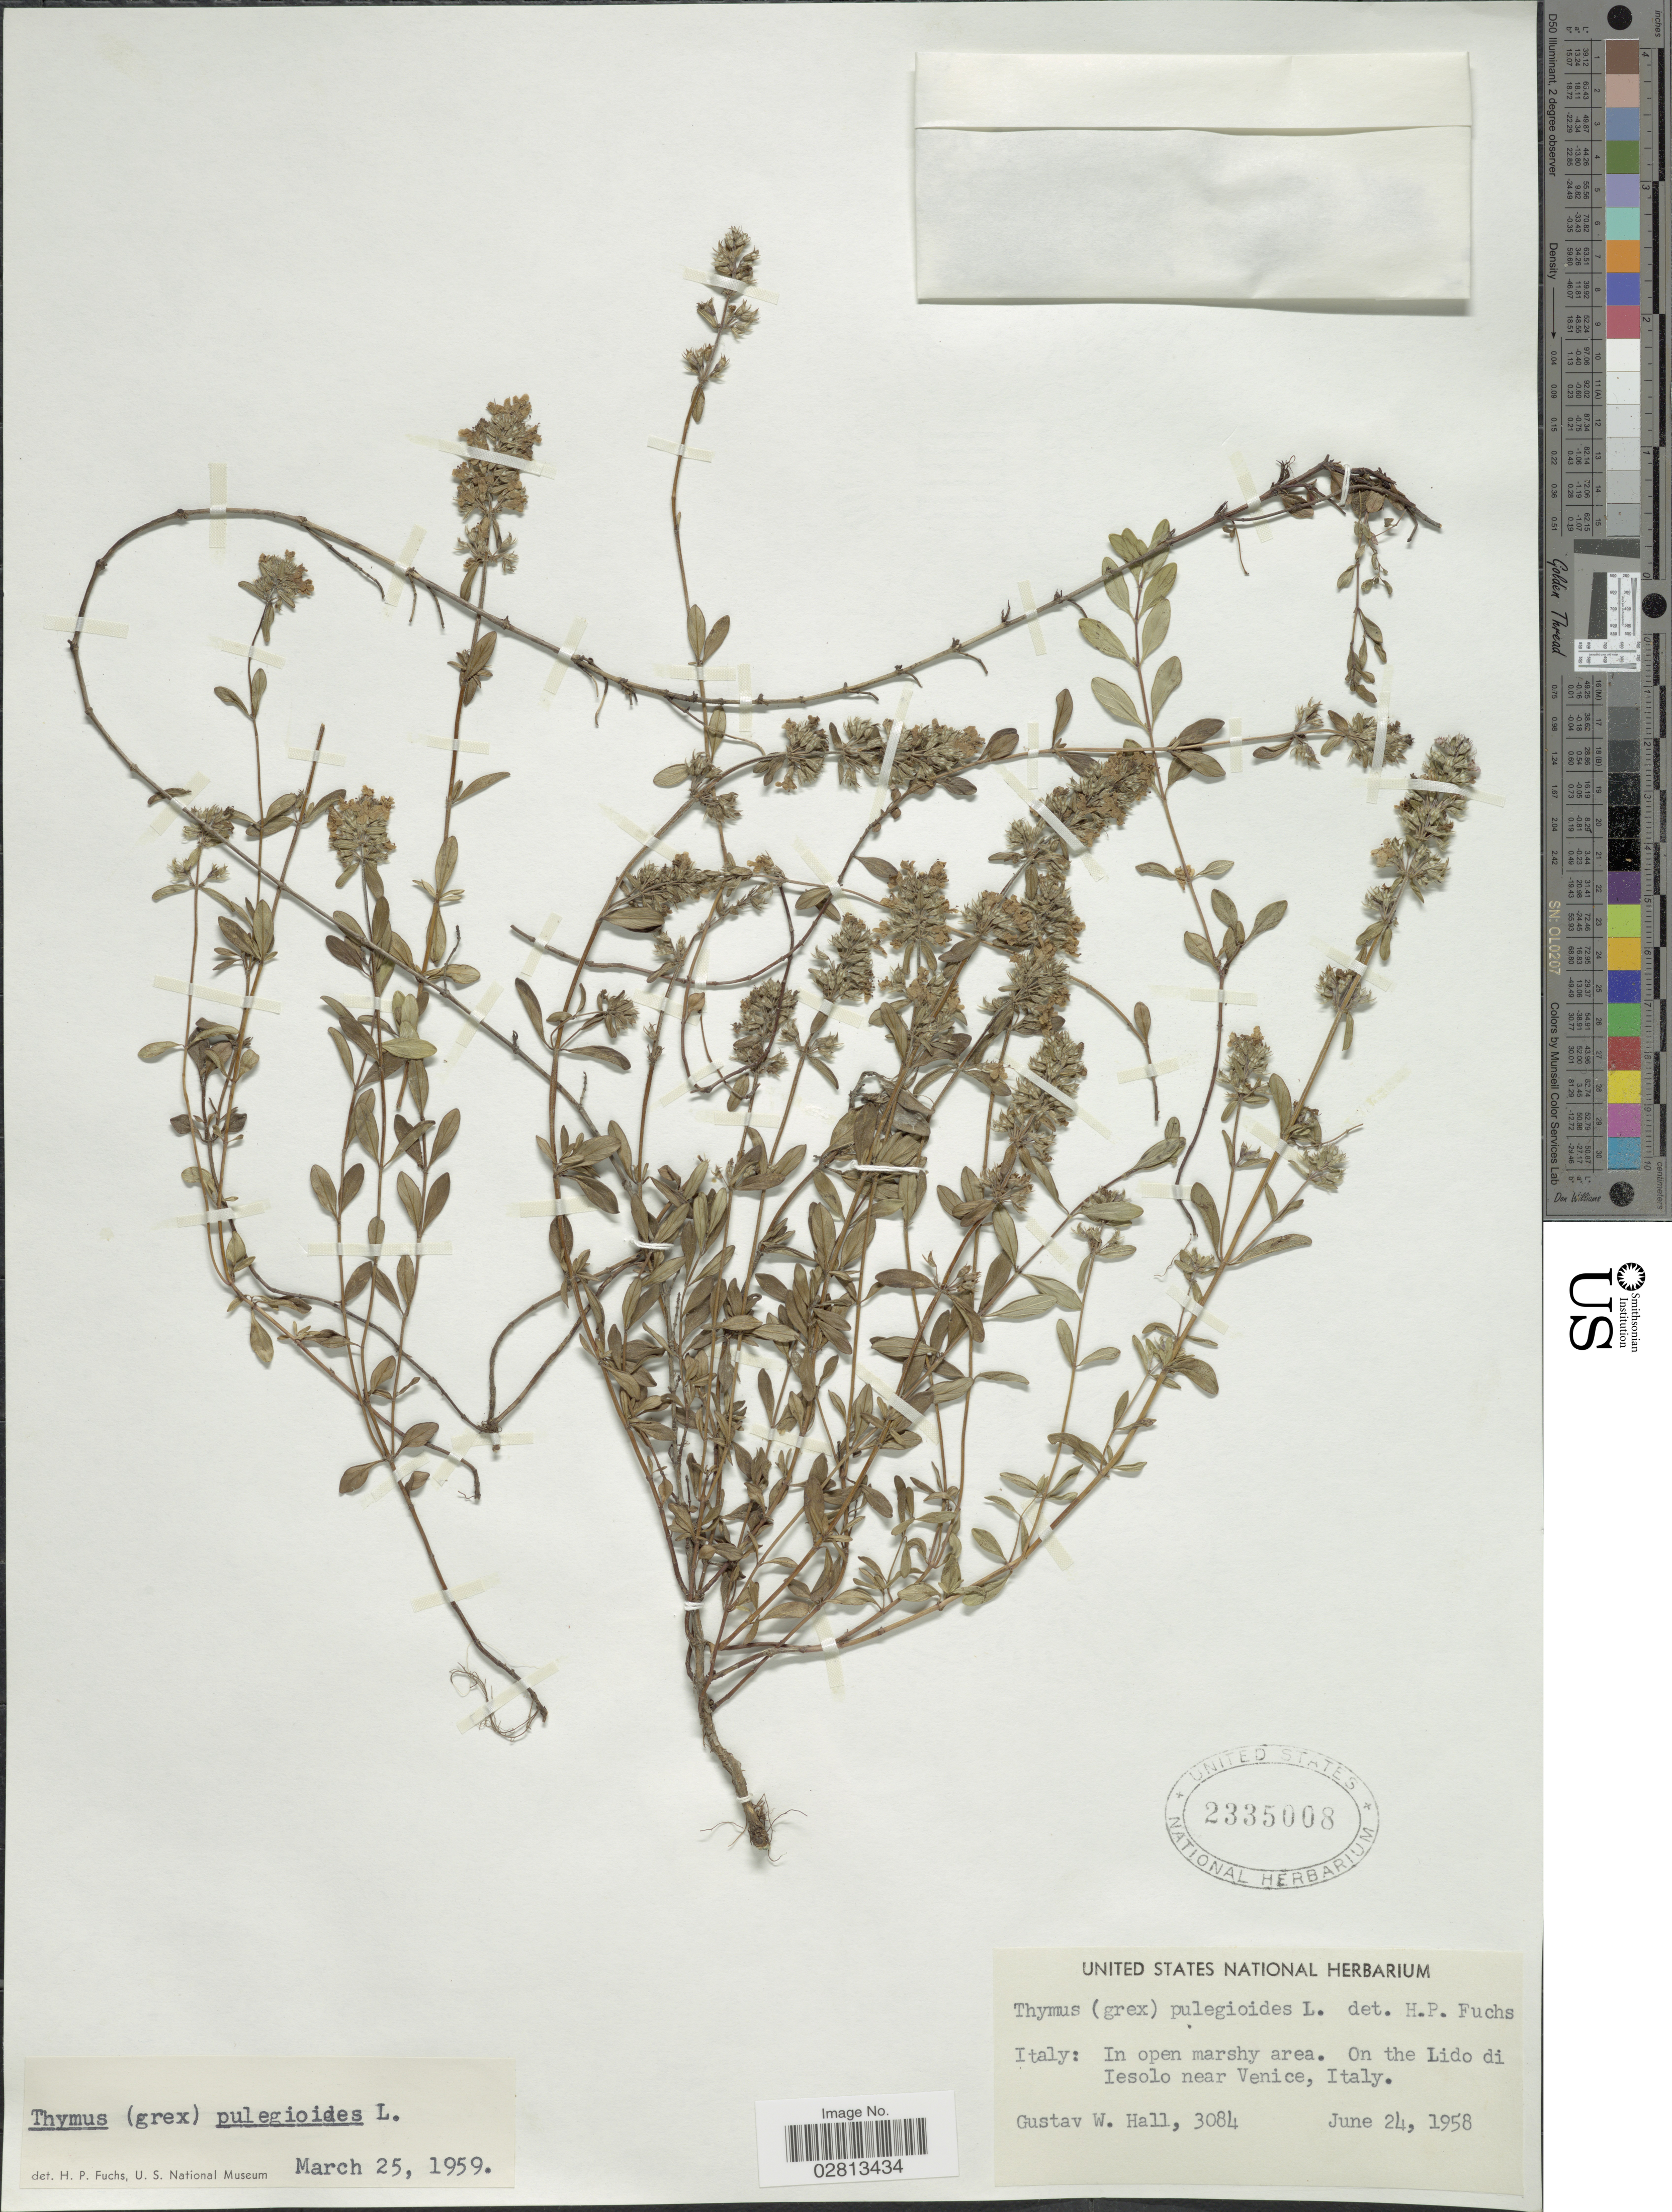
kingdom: Plantae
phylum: Tracheophyta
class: Magnoliopsida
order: Lamiales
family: Lamiaceae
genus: Thymus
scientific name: Thymus pulegioides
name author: L.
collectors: G. Hall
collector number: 3084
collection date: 1958-06-24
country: Italy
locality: On the Lido di Iesolo near Venice.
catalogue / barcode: US 2335008